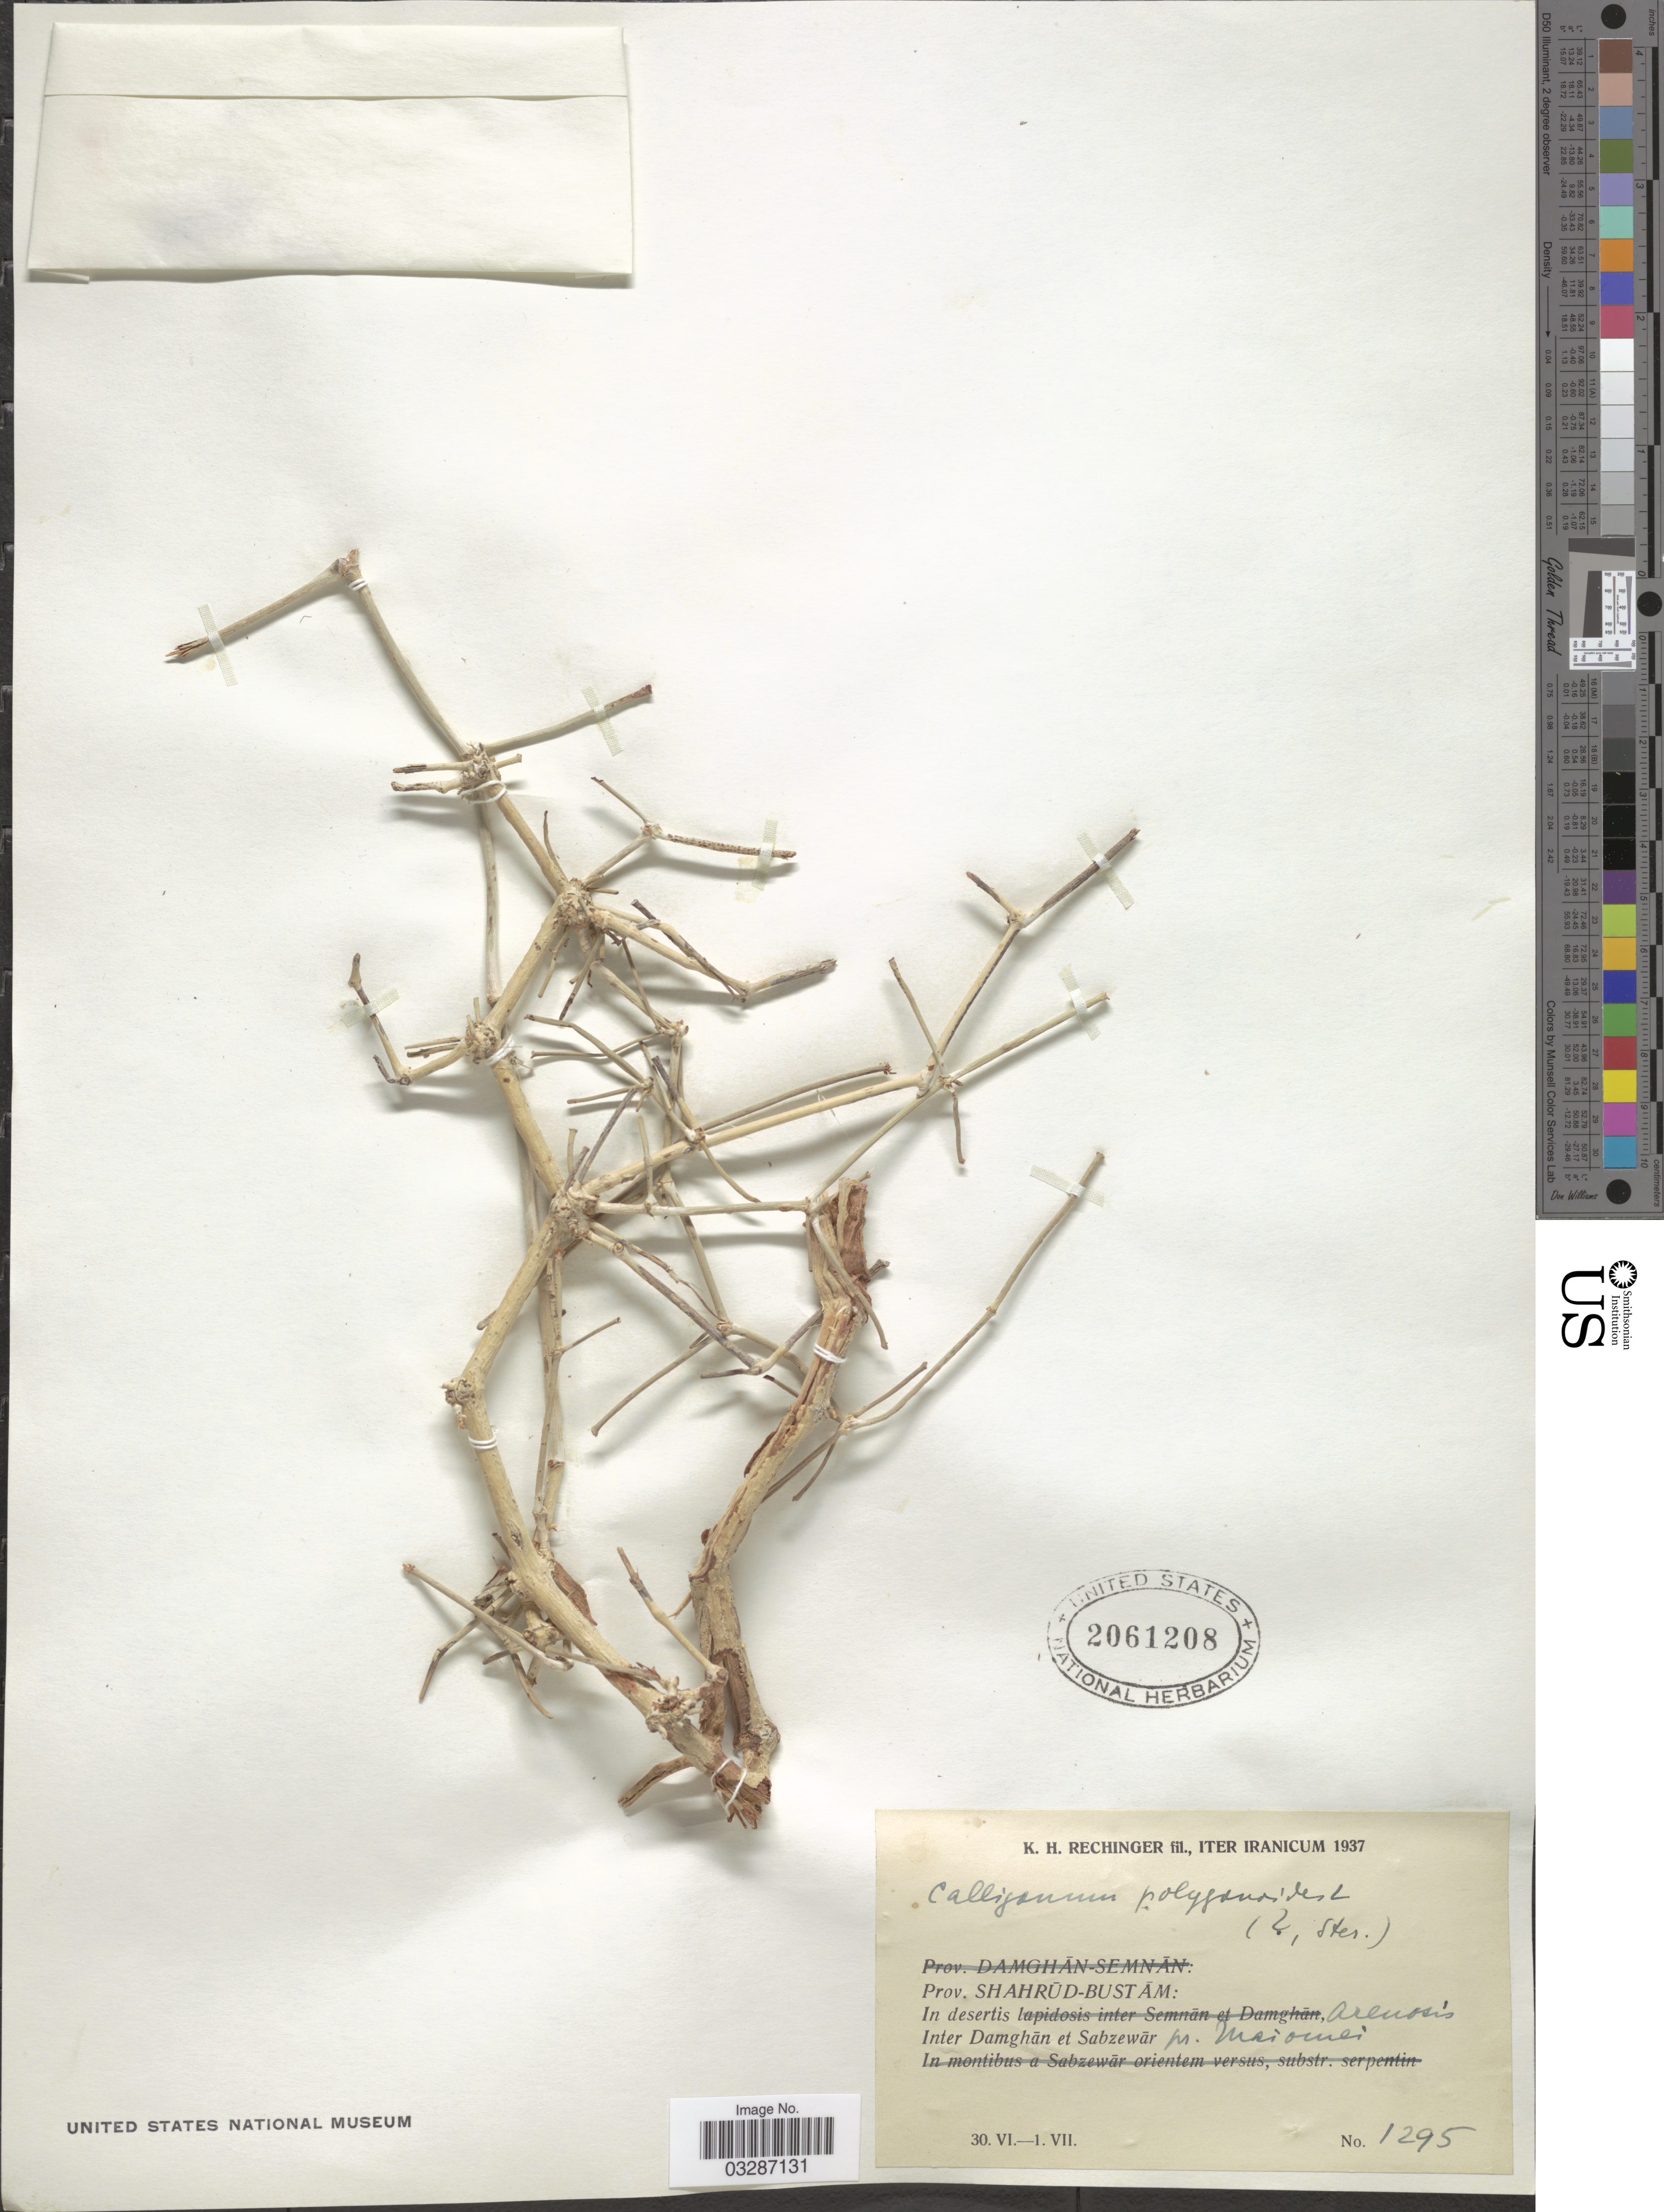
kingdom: Plantae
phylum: Tracheophyta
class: Magnoliopsida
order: Caryophyllales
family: Polygonaceae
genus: Calligonum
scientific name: Calligonum polygonoides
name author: L.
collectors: K. H. Rechinger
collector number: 1295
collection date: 1937-06-30/1937-07-01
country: Iran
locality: Iter Iranicum. Prov. Shahrūd-Bustām: In desertis, Arenosis. Inter Damghān et Sabzewār pr. Msiouei [interpreted].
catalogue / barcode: US 2061208